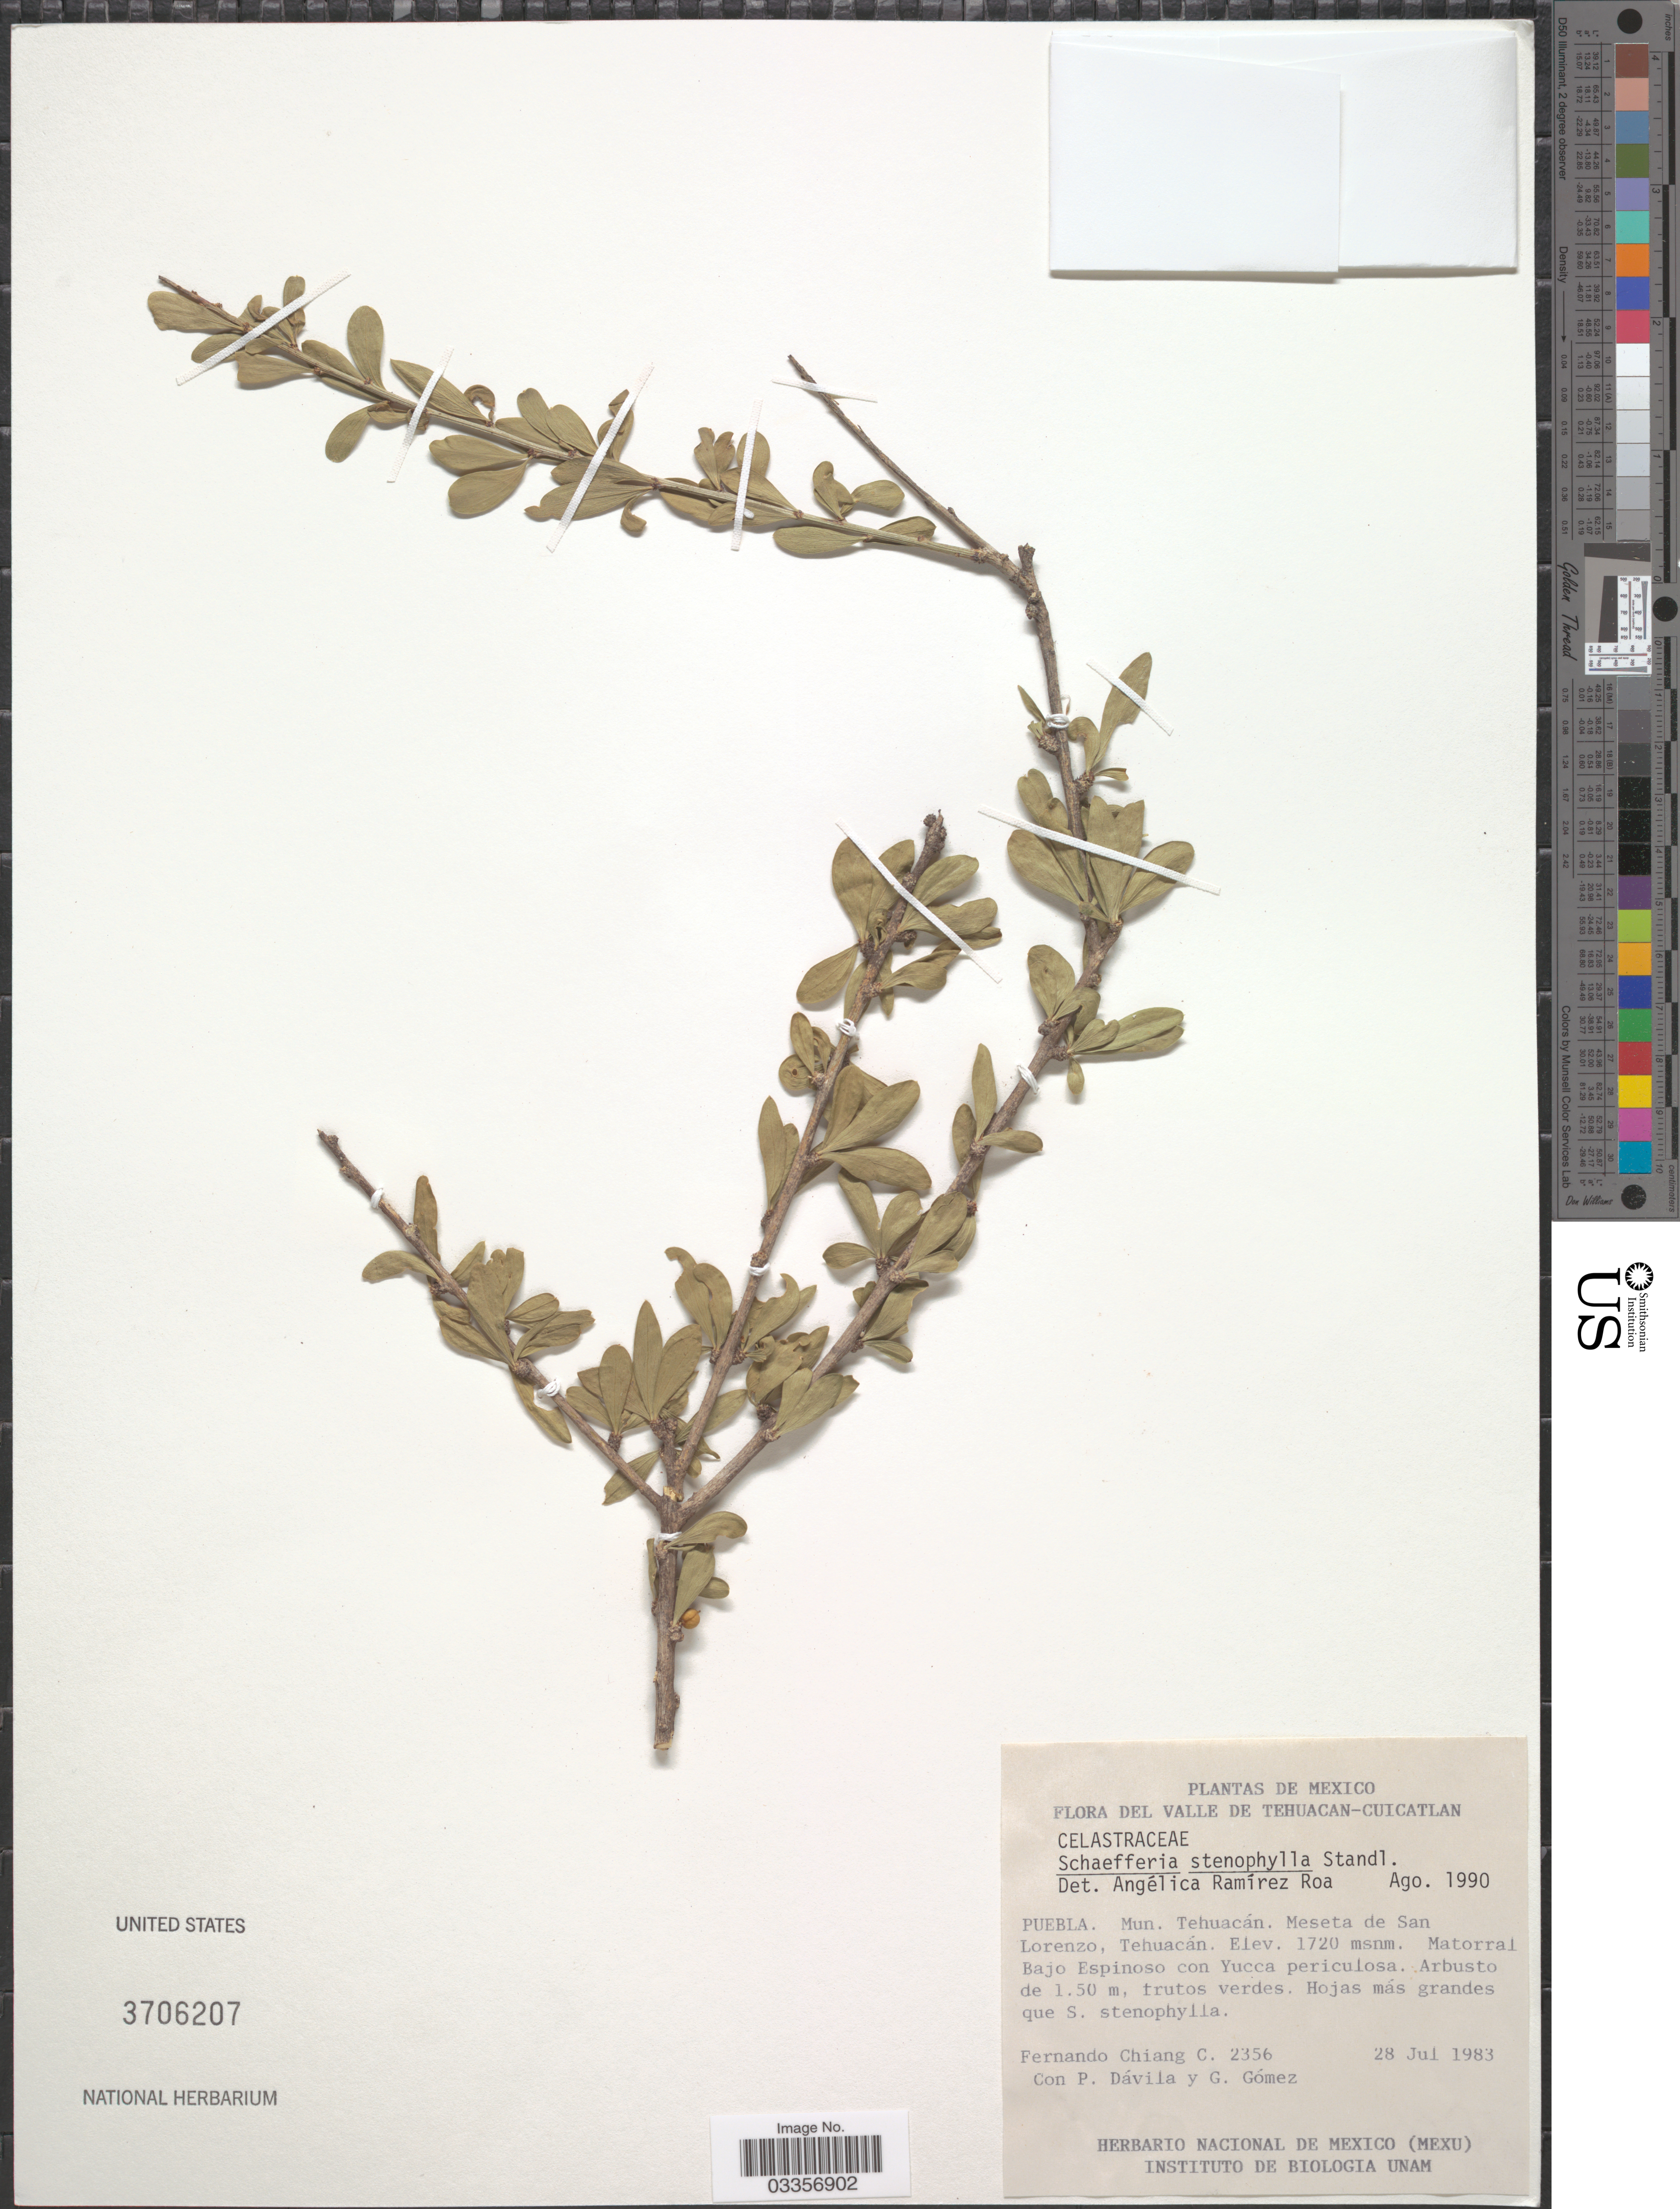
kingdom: Plantae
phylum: Tracheophyta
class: Magnoliopsida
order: Celastrales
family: Celastraceae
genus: Schaefferia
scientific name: Schaefferia stenophylla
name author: Standl.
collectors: F. Chiang C., P. Davila & G. Gomez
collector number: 2356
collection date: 1983-07-28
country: Mexico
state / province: Puebla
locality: Del Valle de Tehuacan-Cuicatlan. Mun. Tehuacán. meseta de San Lorenzo, Tehuacán.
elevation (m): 1720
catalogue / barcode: US 3706207